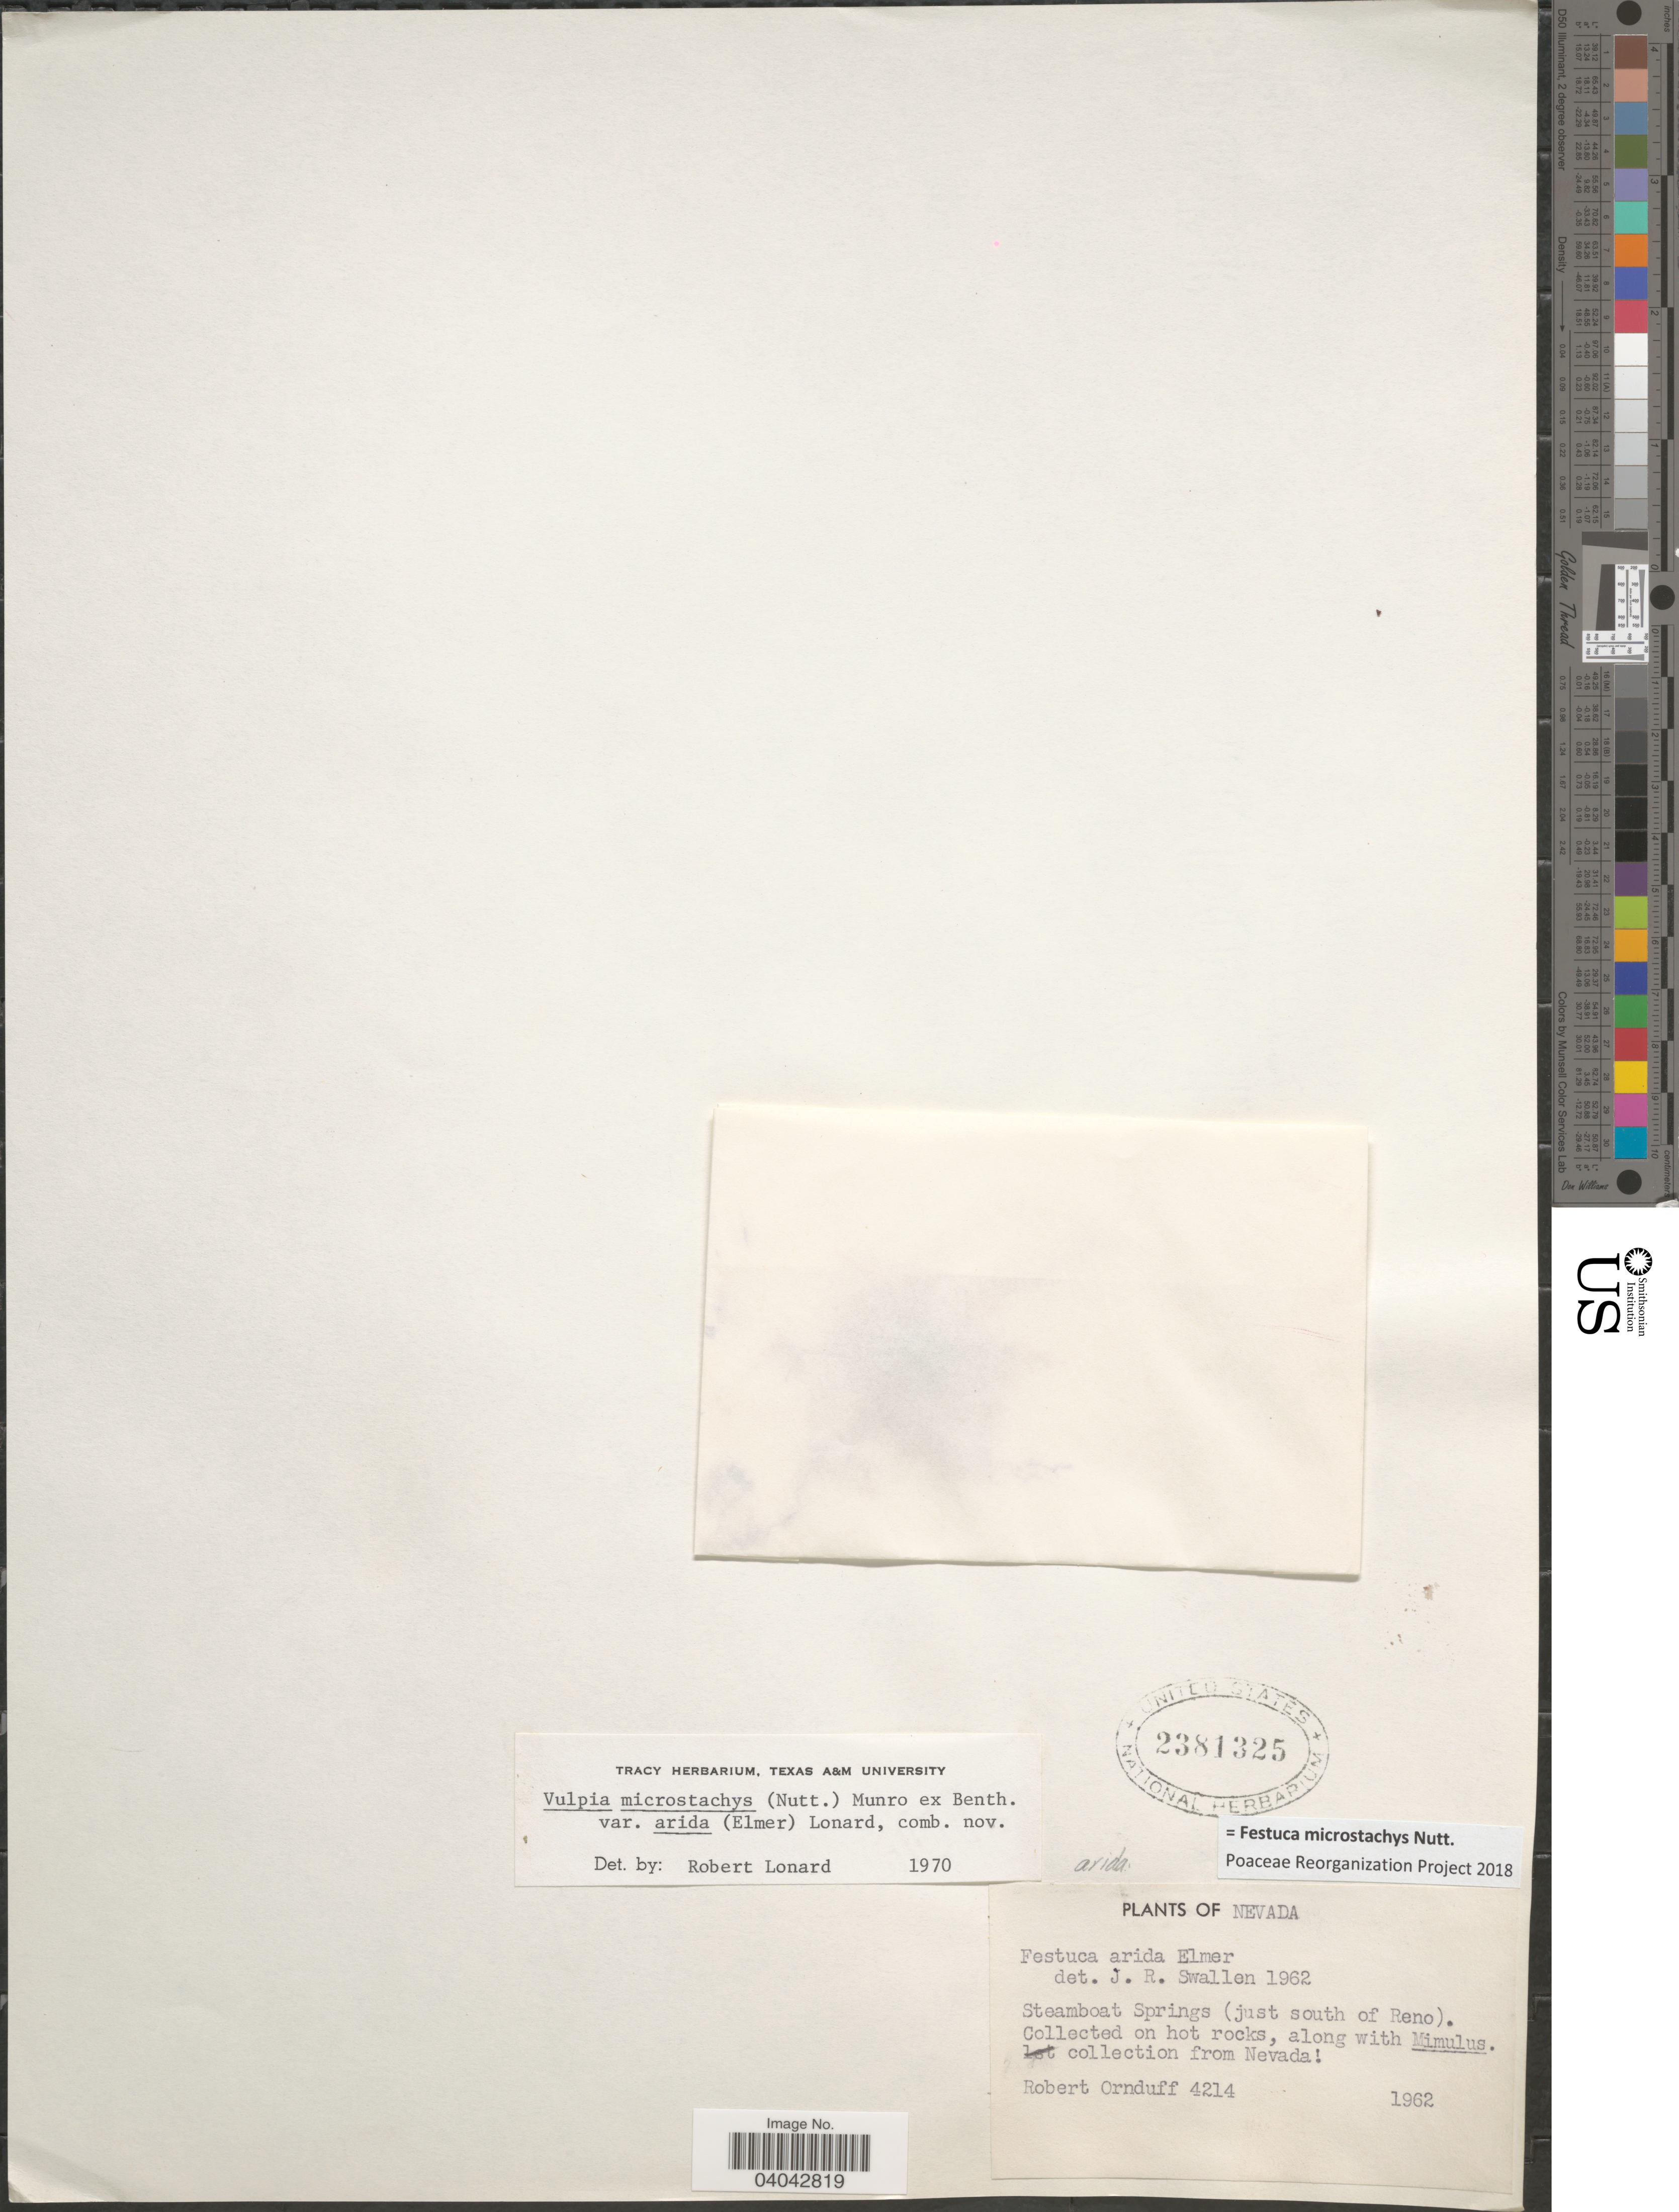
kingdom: Plantae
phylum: Tracheophyta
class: Liliopsida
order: Poales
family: Poaceae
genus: Festuca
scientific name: Festuca microstachys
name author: Nutt.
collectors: R. Ornduff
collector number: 4214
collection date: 1962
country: United States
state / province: Nevada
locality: Steamboat Springs (just south of Reno).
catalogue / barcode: US 2381325